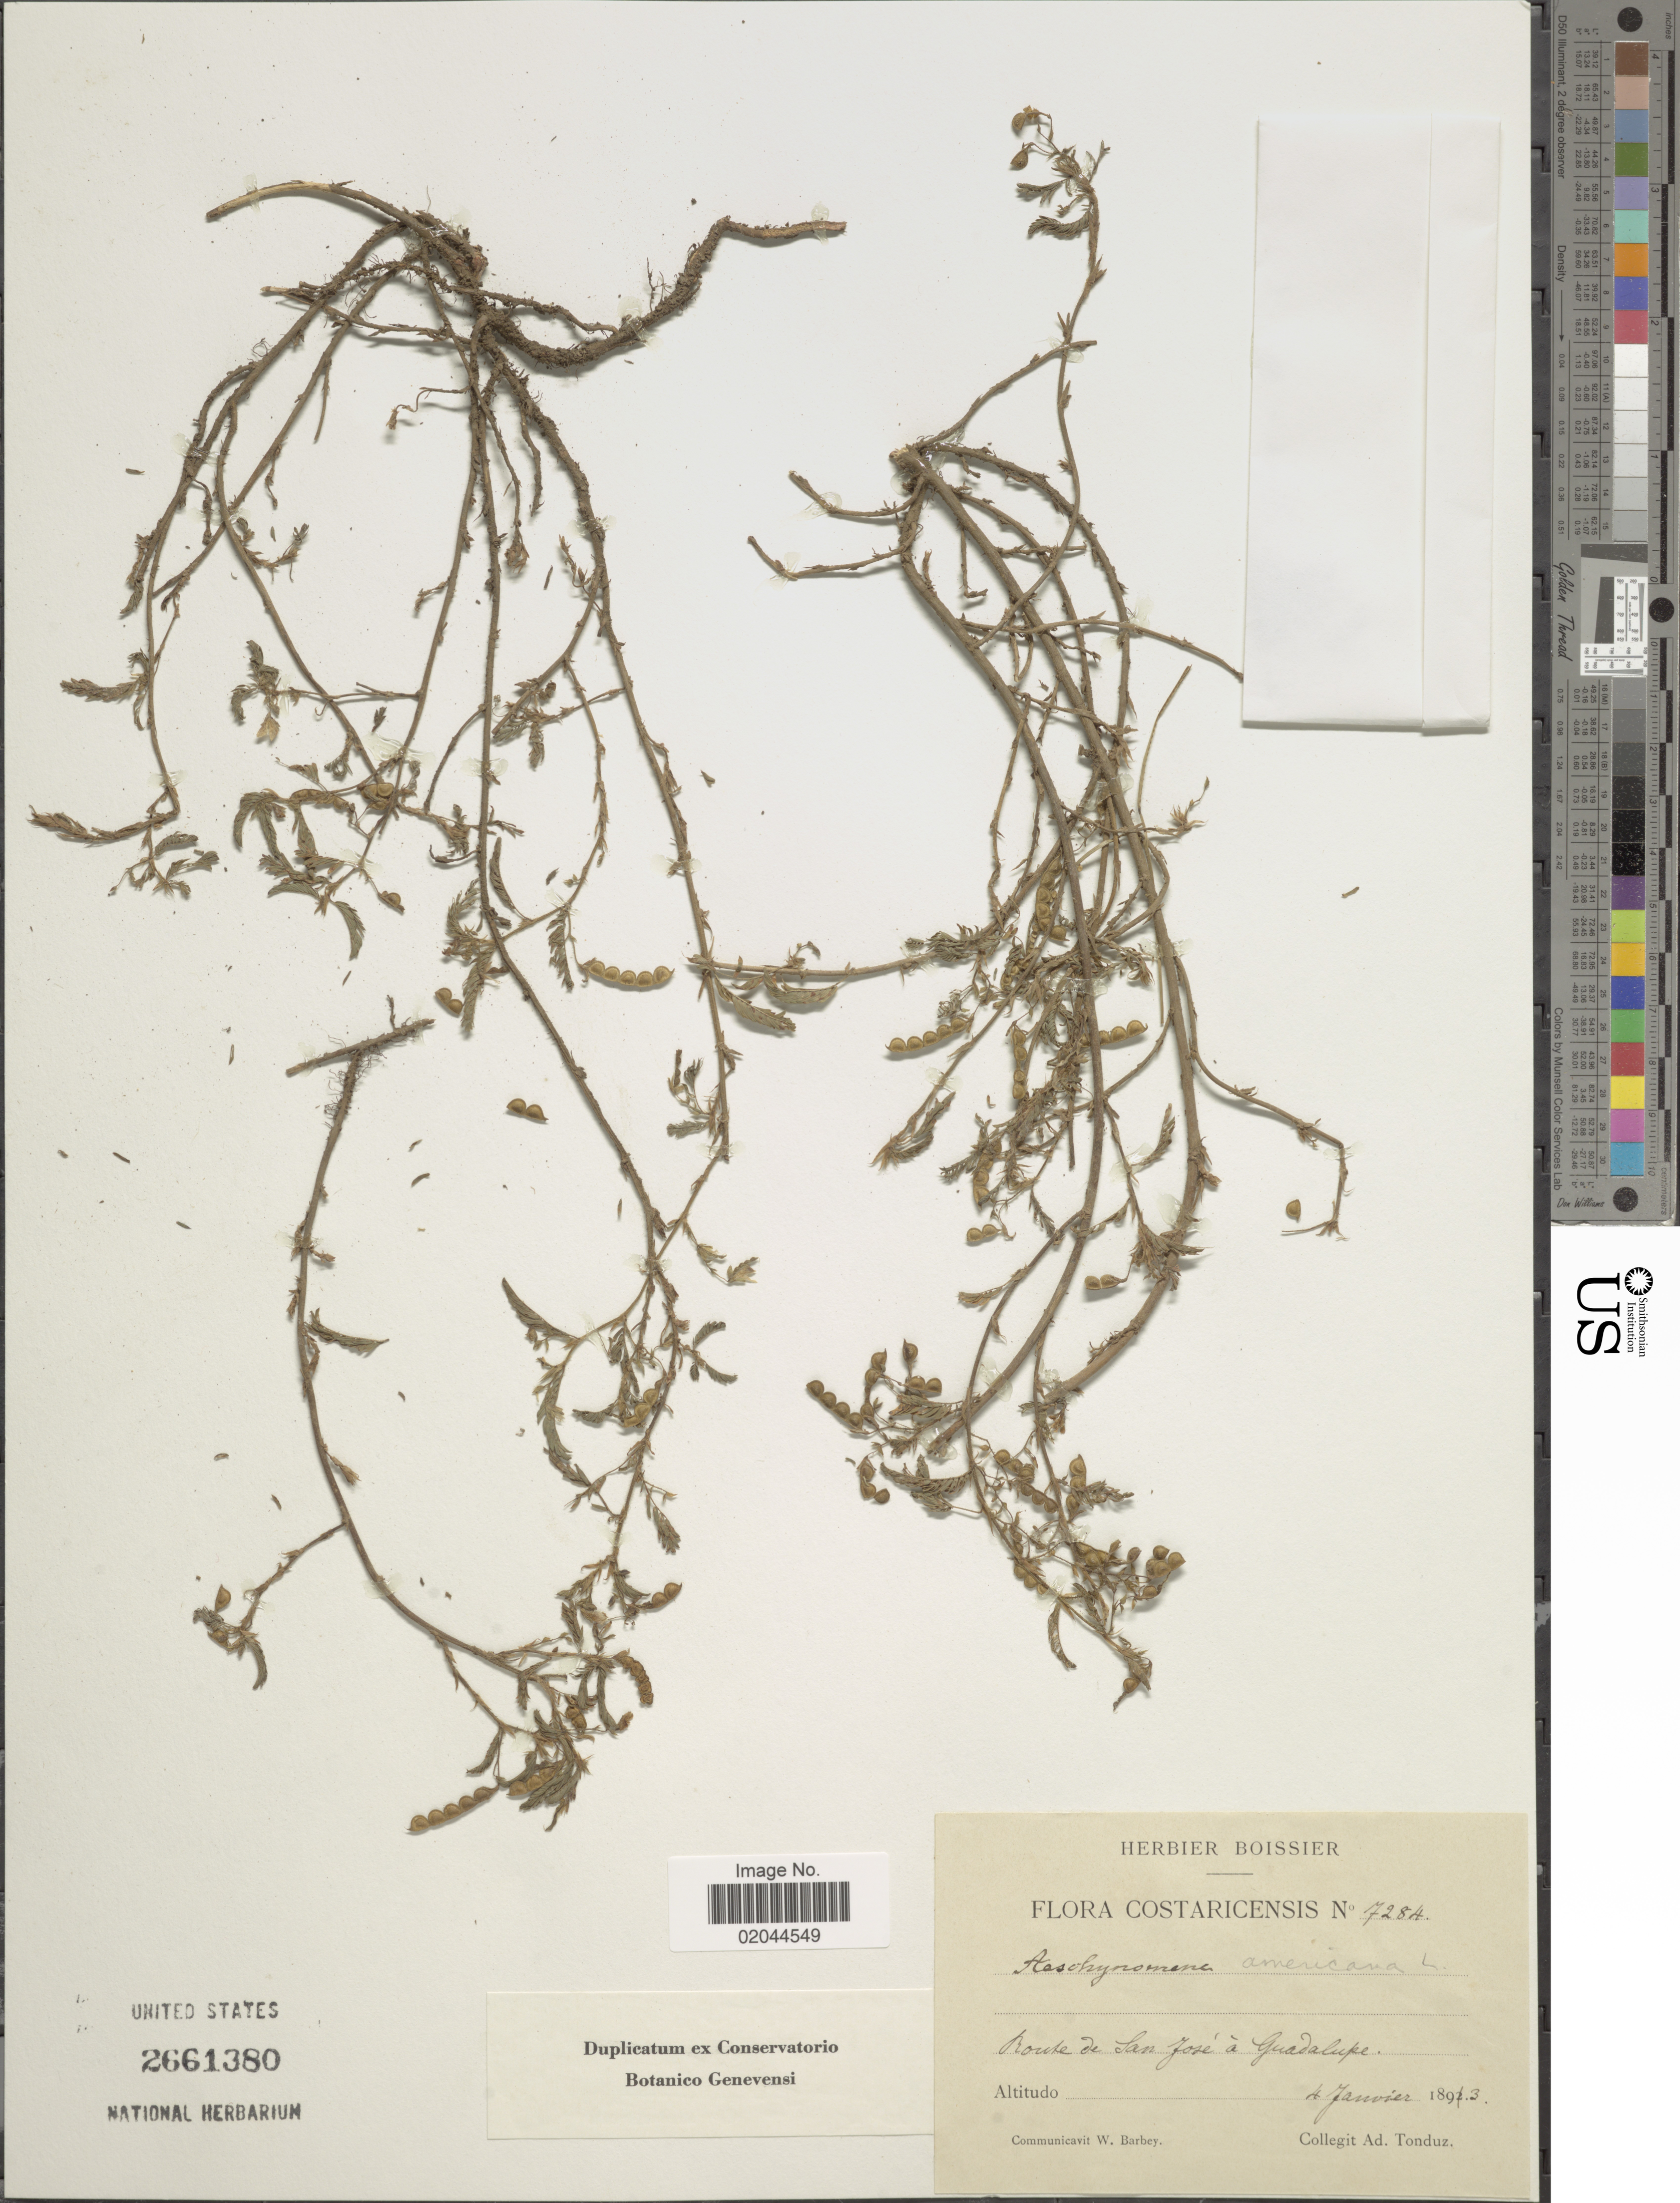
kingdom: Plantae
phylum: Tracheophyta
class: Magnoliopsida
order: Fabales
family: Fabaceae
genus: Aeschynomene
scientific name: Aeschynomene americana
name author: L.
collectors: A. Tonduz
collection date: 1893-01-04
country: Costa Rica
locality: Route de San Jose a Guadalupe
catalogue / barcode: US 2661380